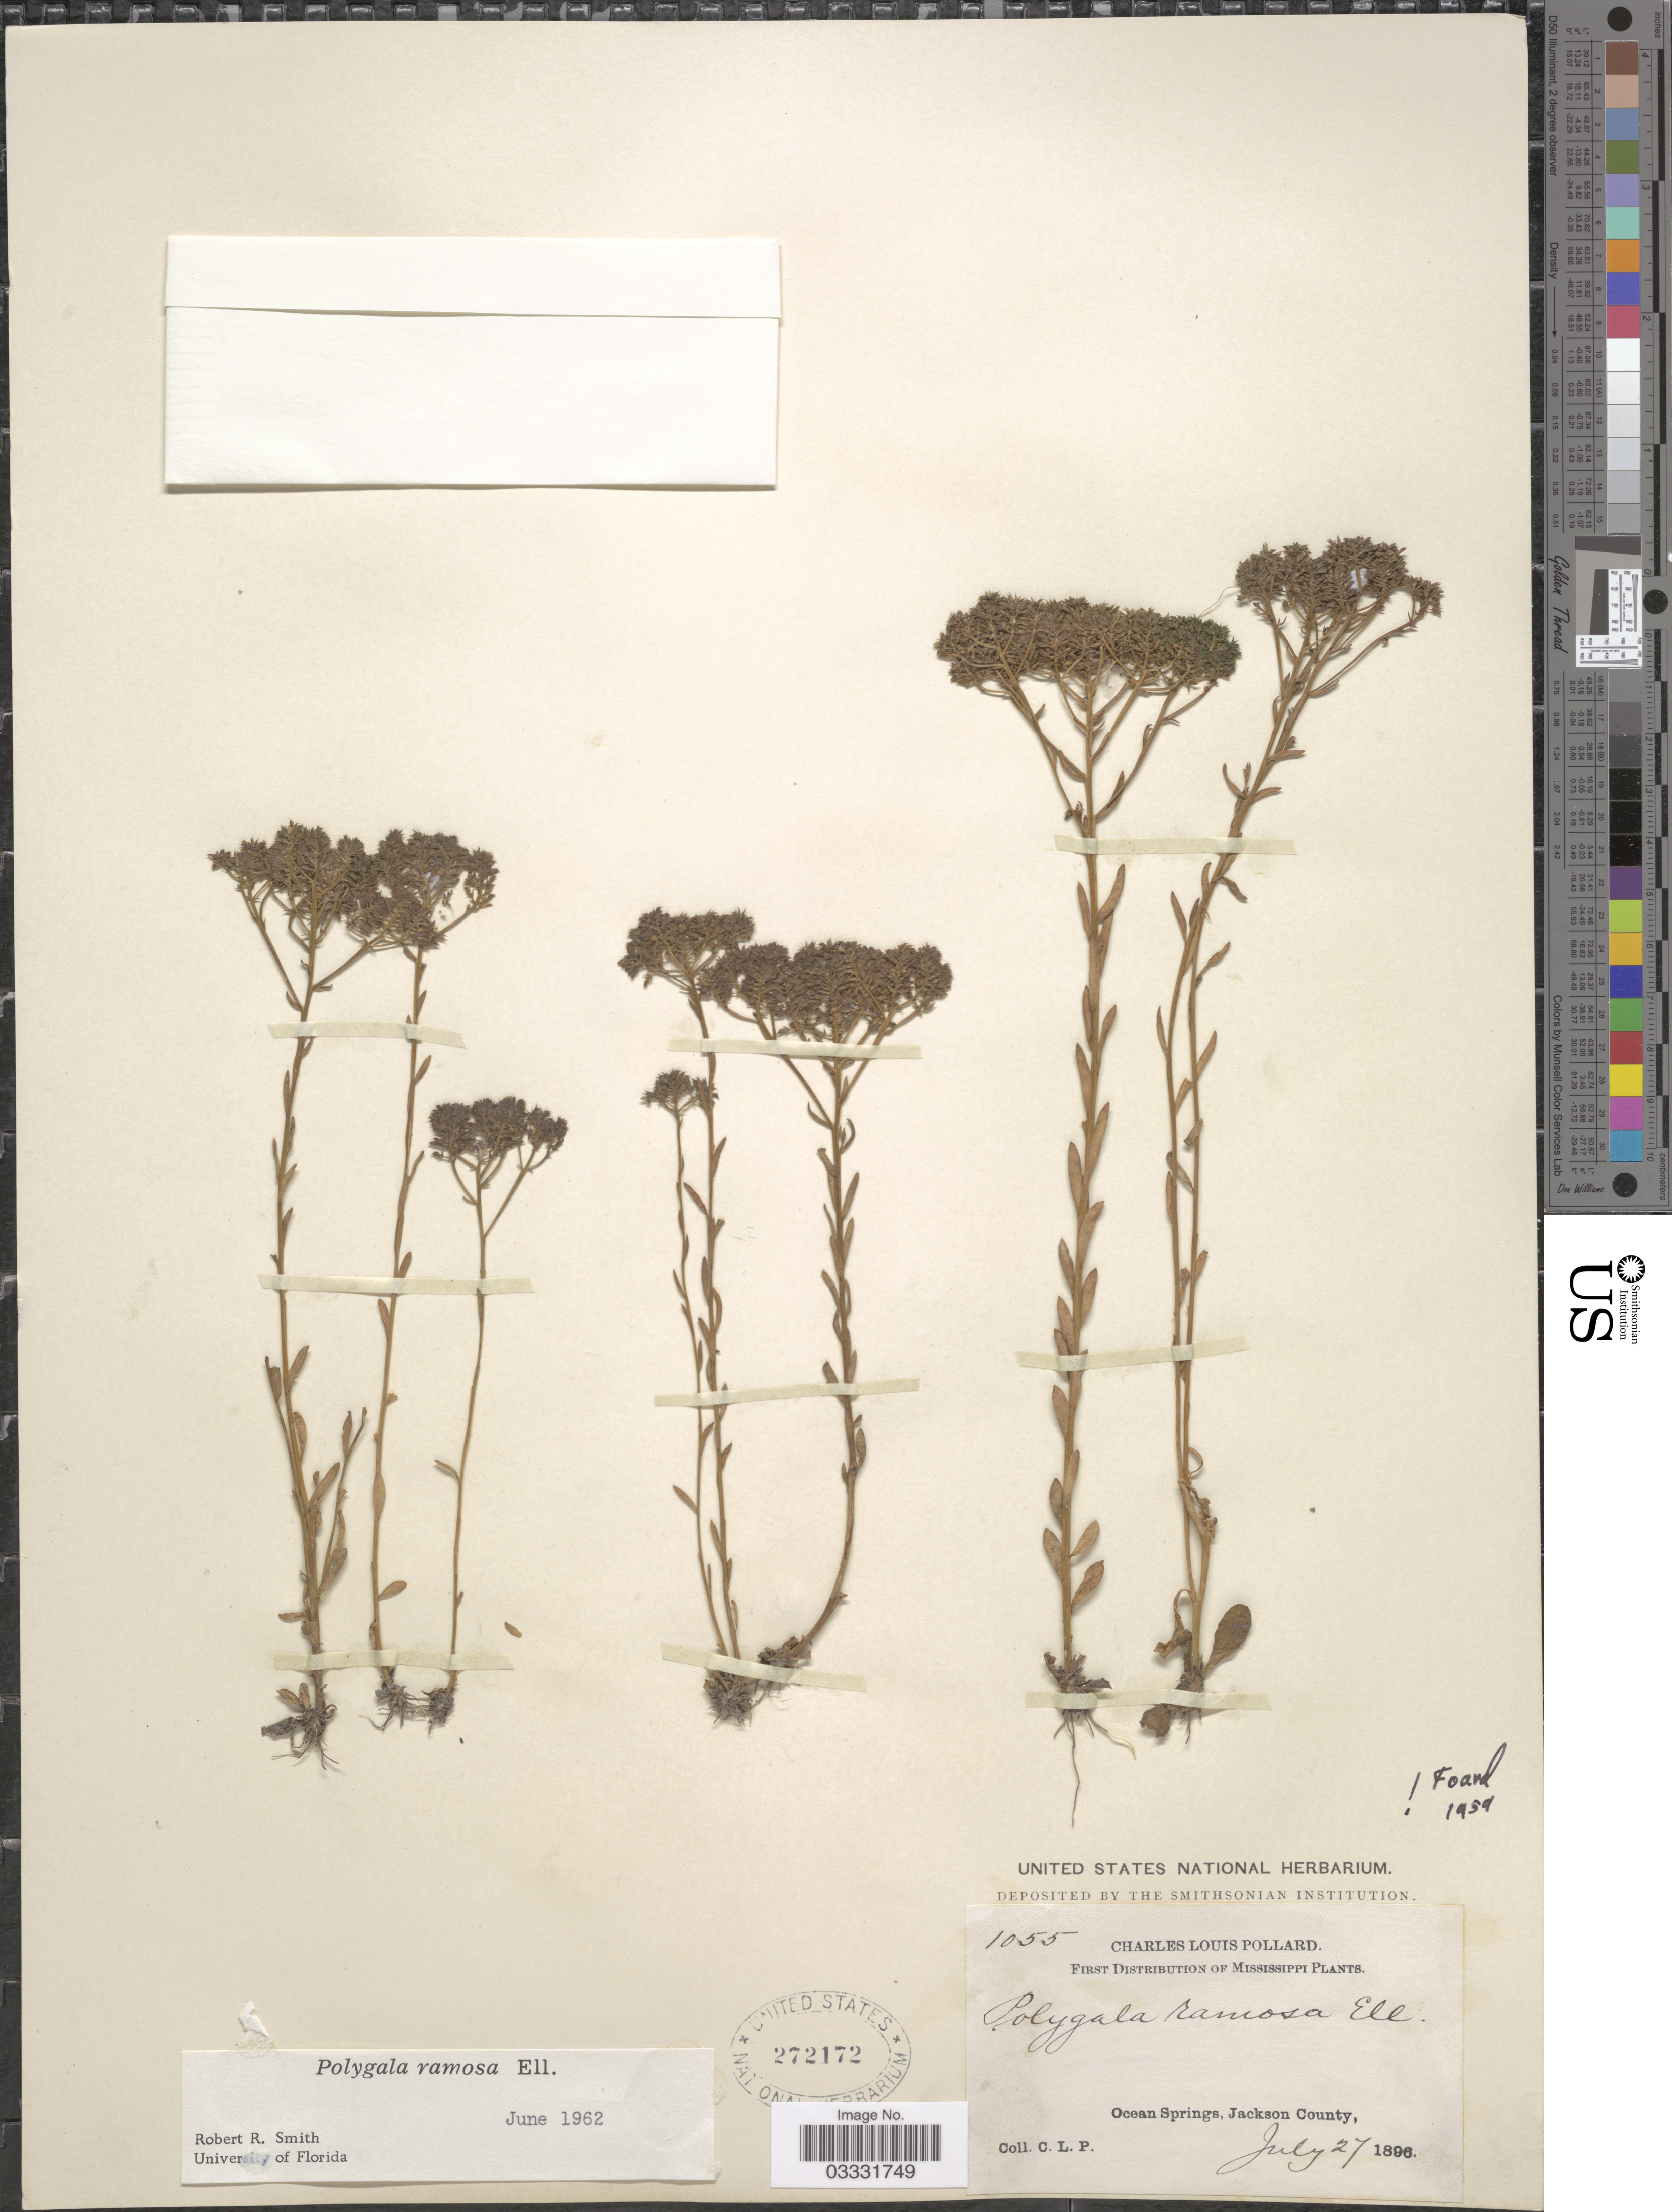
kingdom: Plantae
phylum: Tracheophyta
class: Magnoliopsida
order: Fabales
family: Polygalaceae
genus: Polygala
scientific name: Polygala ramosa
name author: Elliott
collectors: C. L. Pollard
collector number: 1055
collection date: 1896-07-27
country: United States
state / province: Mississippi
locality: Ocean Springs, Jackson County.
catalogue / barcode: US 272172